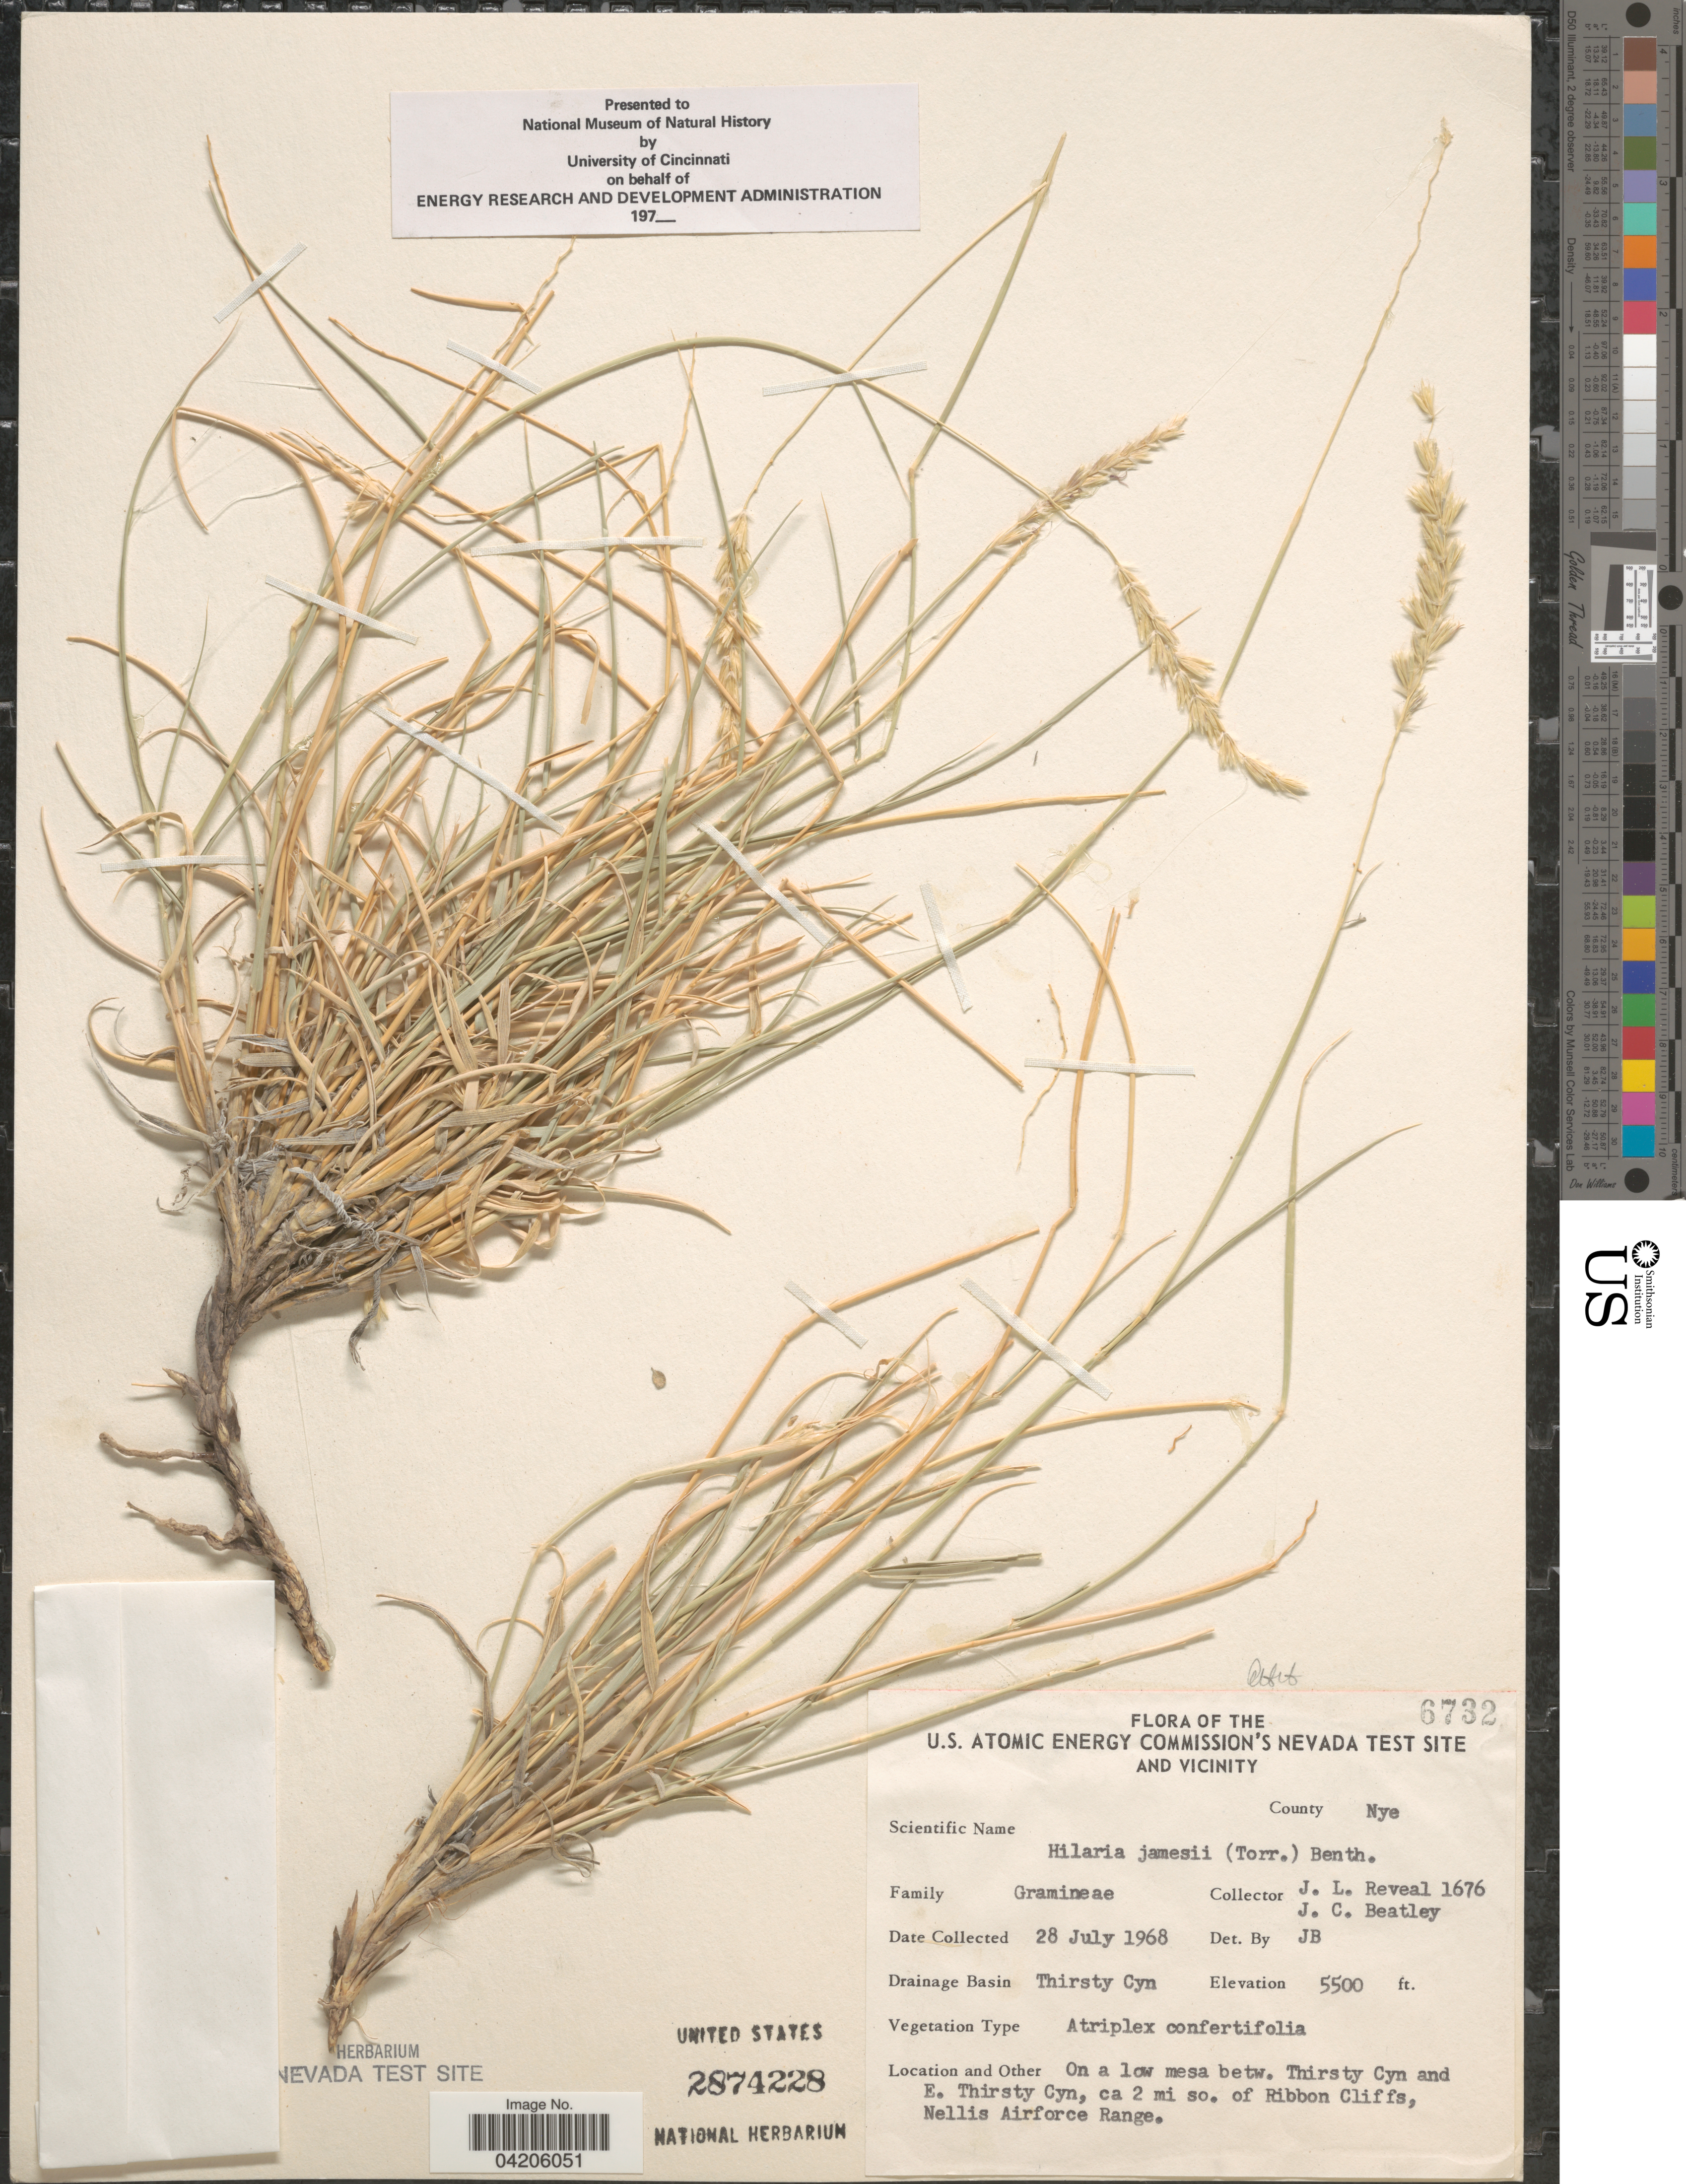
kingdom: Plantae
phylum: Tracheophyta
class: Liliopsida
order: Poales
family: Poaceae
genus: Hilaria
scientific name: Hilaria jamesii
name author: (Torr.) Benth.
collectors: J. L. Reveal & J. C. Beatley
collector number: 1676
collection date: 1968-07-28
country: United States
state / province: Nevada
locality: U.S. Atomic Energy Commission's Nevada Test Site and Vicinity. County Nye. Drainage Basin Thirsty Cyn. On a low mesa betw. Thirsty Cyn and E. Thirsty Cyn, ca 2 mi so. of Ribbon Cliffs, Nellis Airforce Range.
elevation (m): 1676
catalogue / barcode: US 2874228